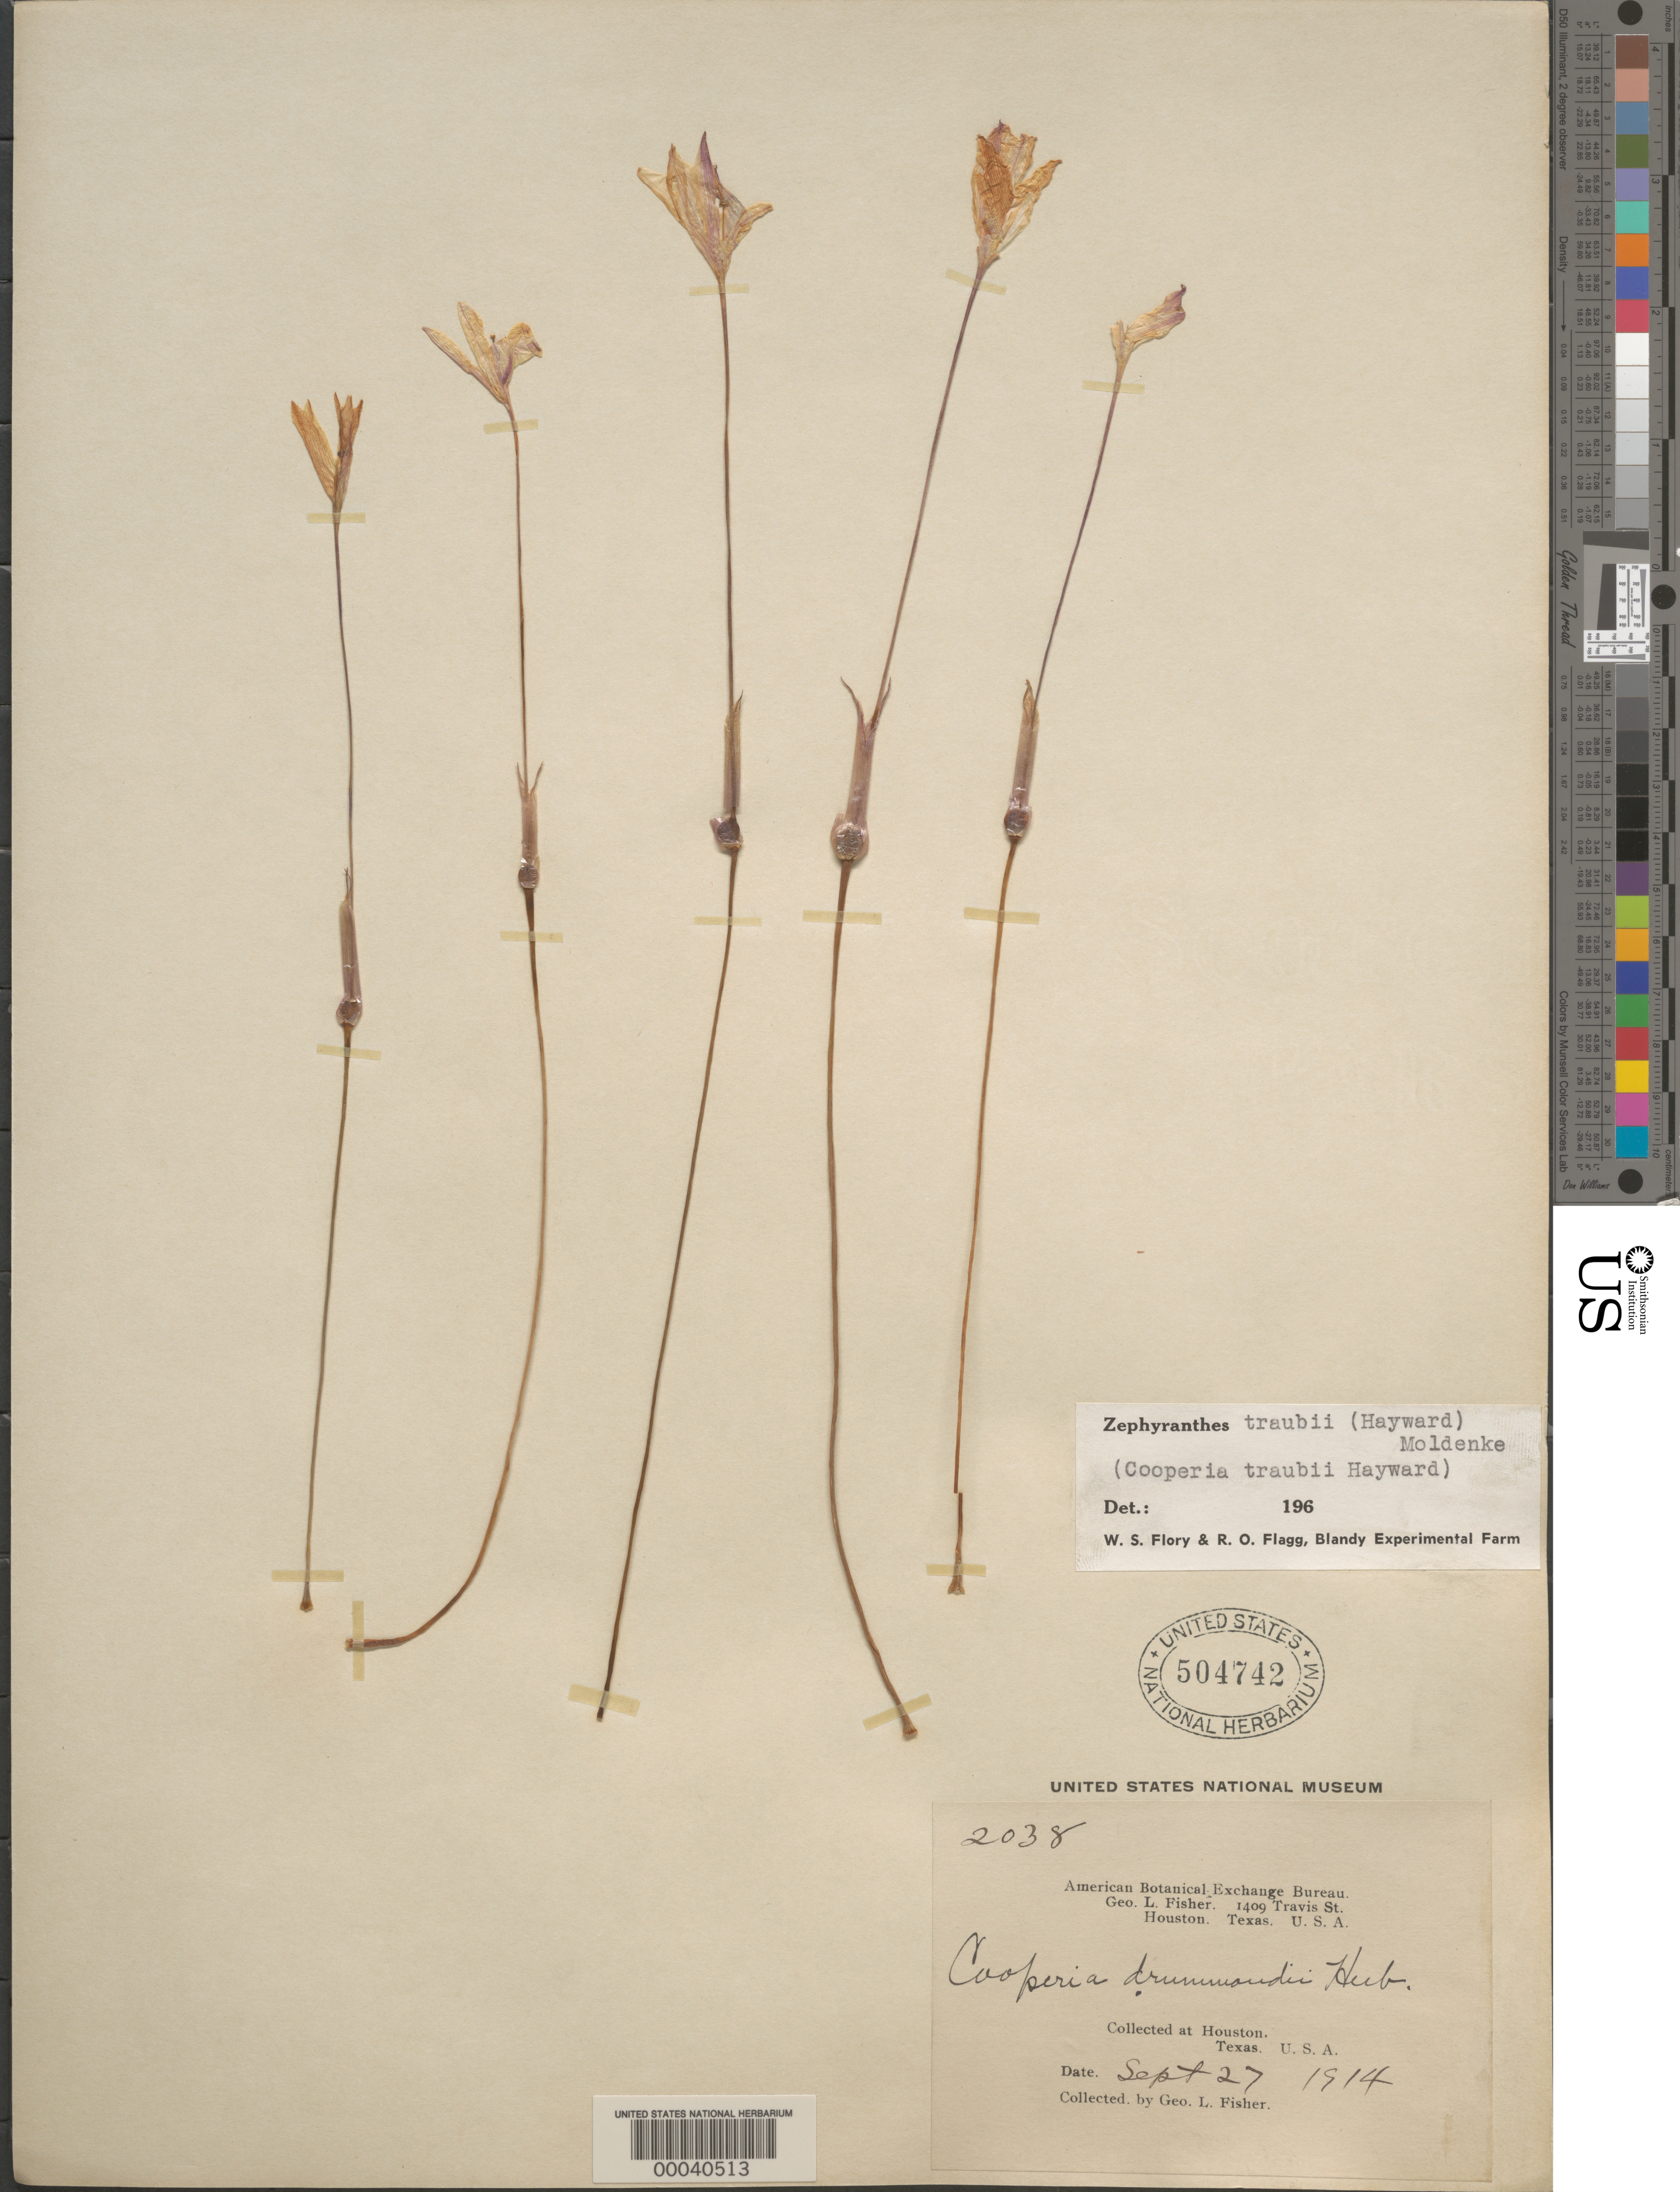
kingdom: Plantae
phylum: Tracheophyta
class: Liliopsida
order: Asparagales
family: Amaryllidaceae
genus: Zephyranthes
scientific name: Zephyranthes traubii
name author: (W. Hayw.) Moldenke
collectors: G. L. Fisher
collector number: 2038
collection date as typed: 27 Sep 1914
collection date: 1914-09-27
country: United States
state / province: Texas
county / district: Harris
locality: Houston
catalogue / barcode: US 504742